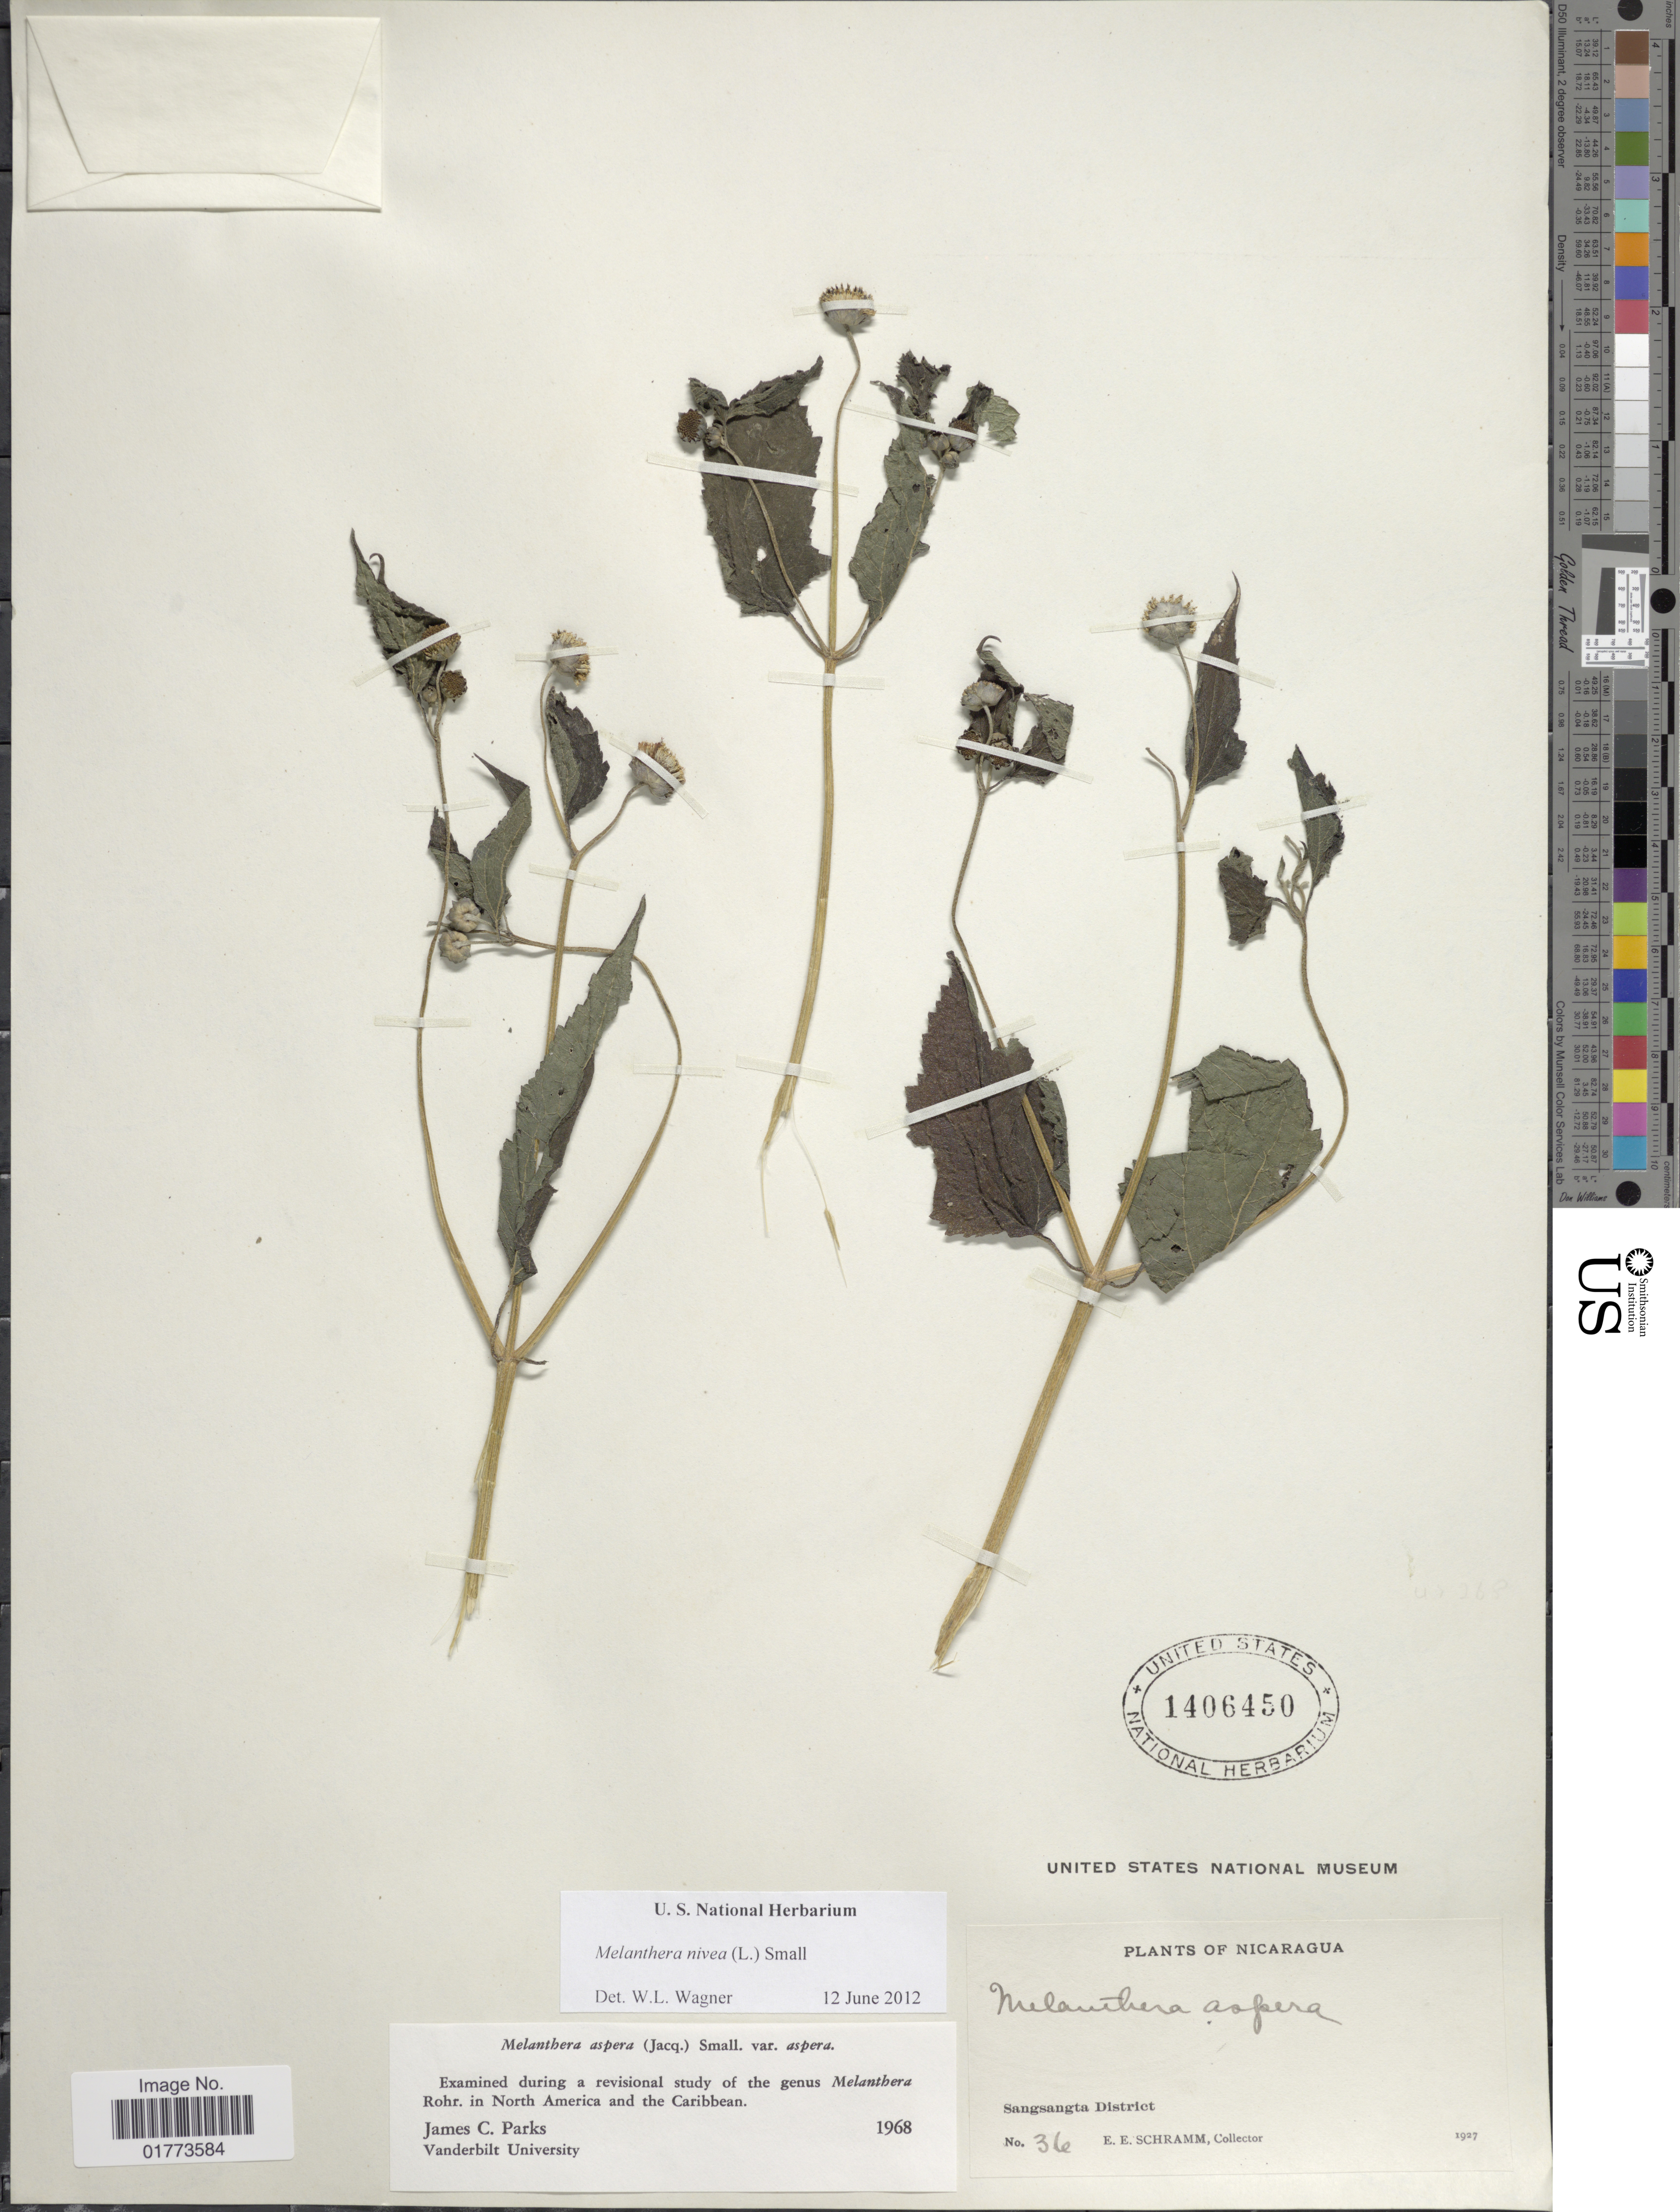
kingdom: Plantae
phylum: Tracheophyta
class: Magnoliopsida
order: Asterales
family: Asteraceae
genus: Melanthera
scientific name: Melanthera nivea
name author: (L.) Small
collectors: E. Schramm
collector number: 36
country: Nicaragua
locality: Sangsangta District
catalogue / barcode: US 1406450